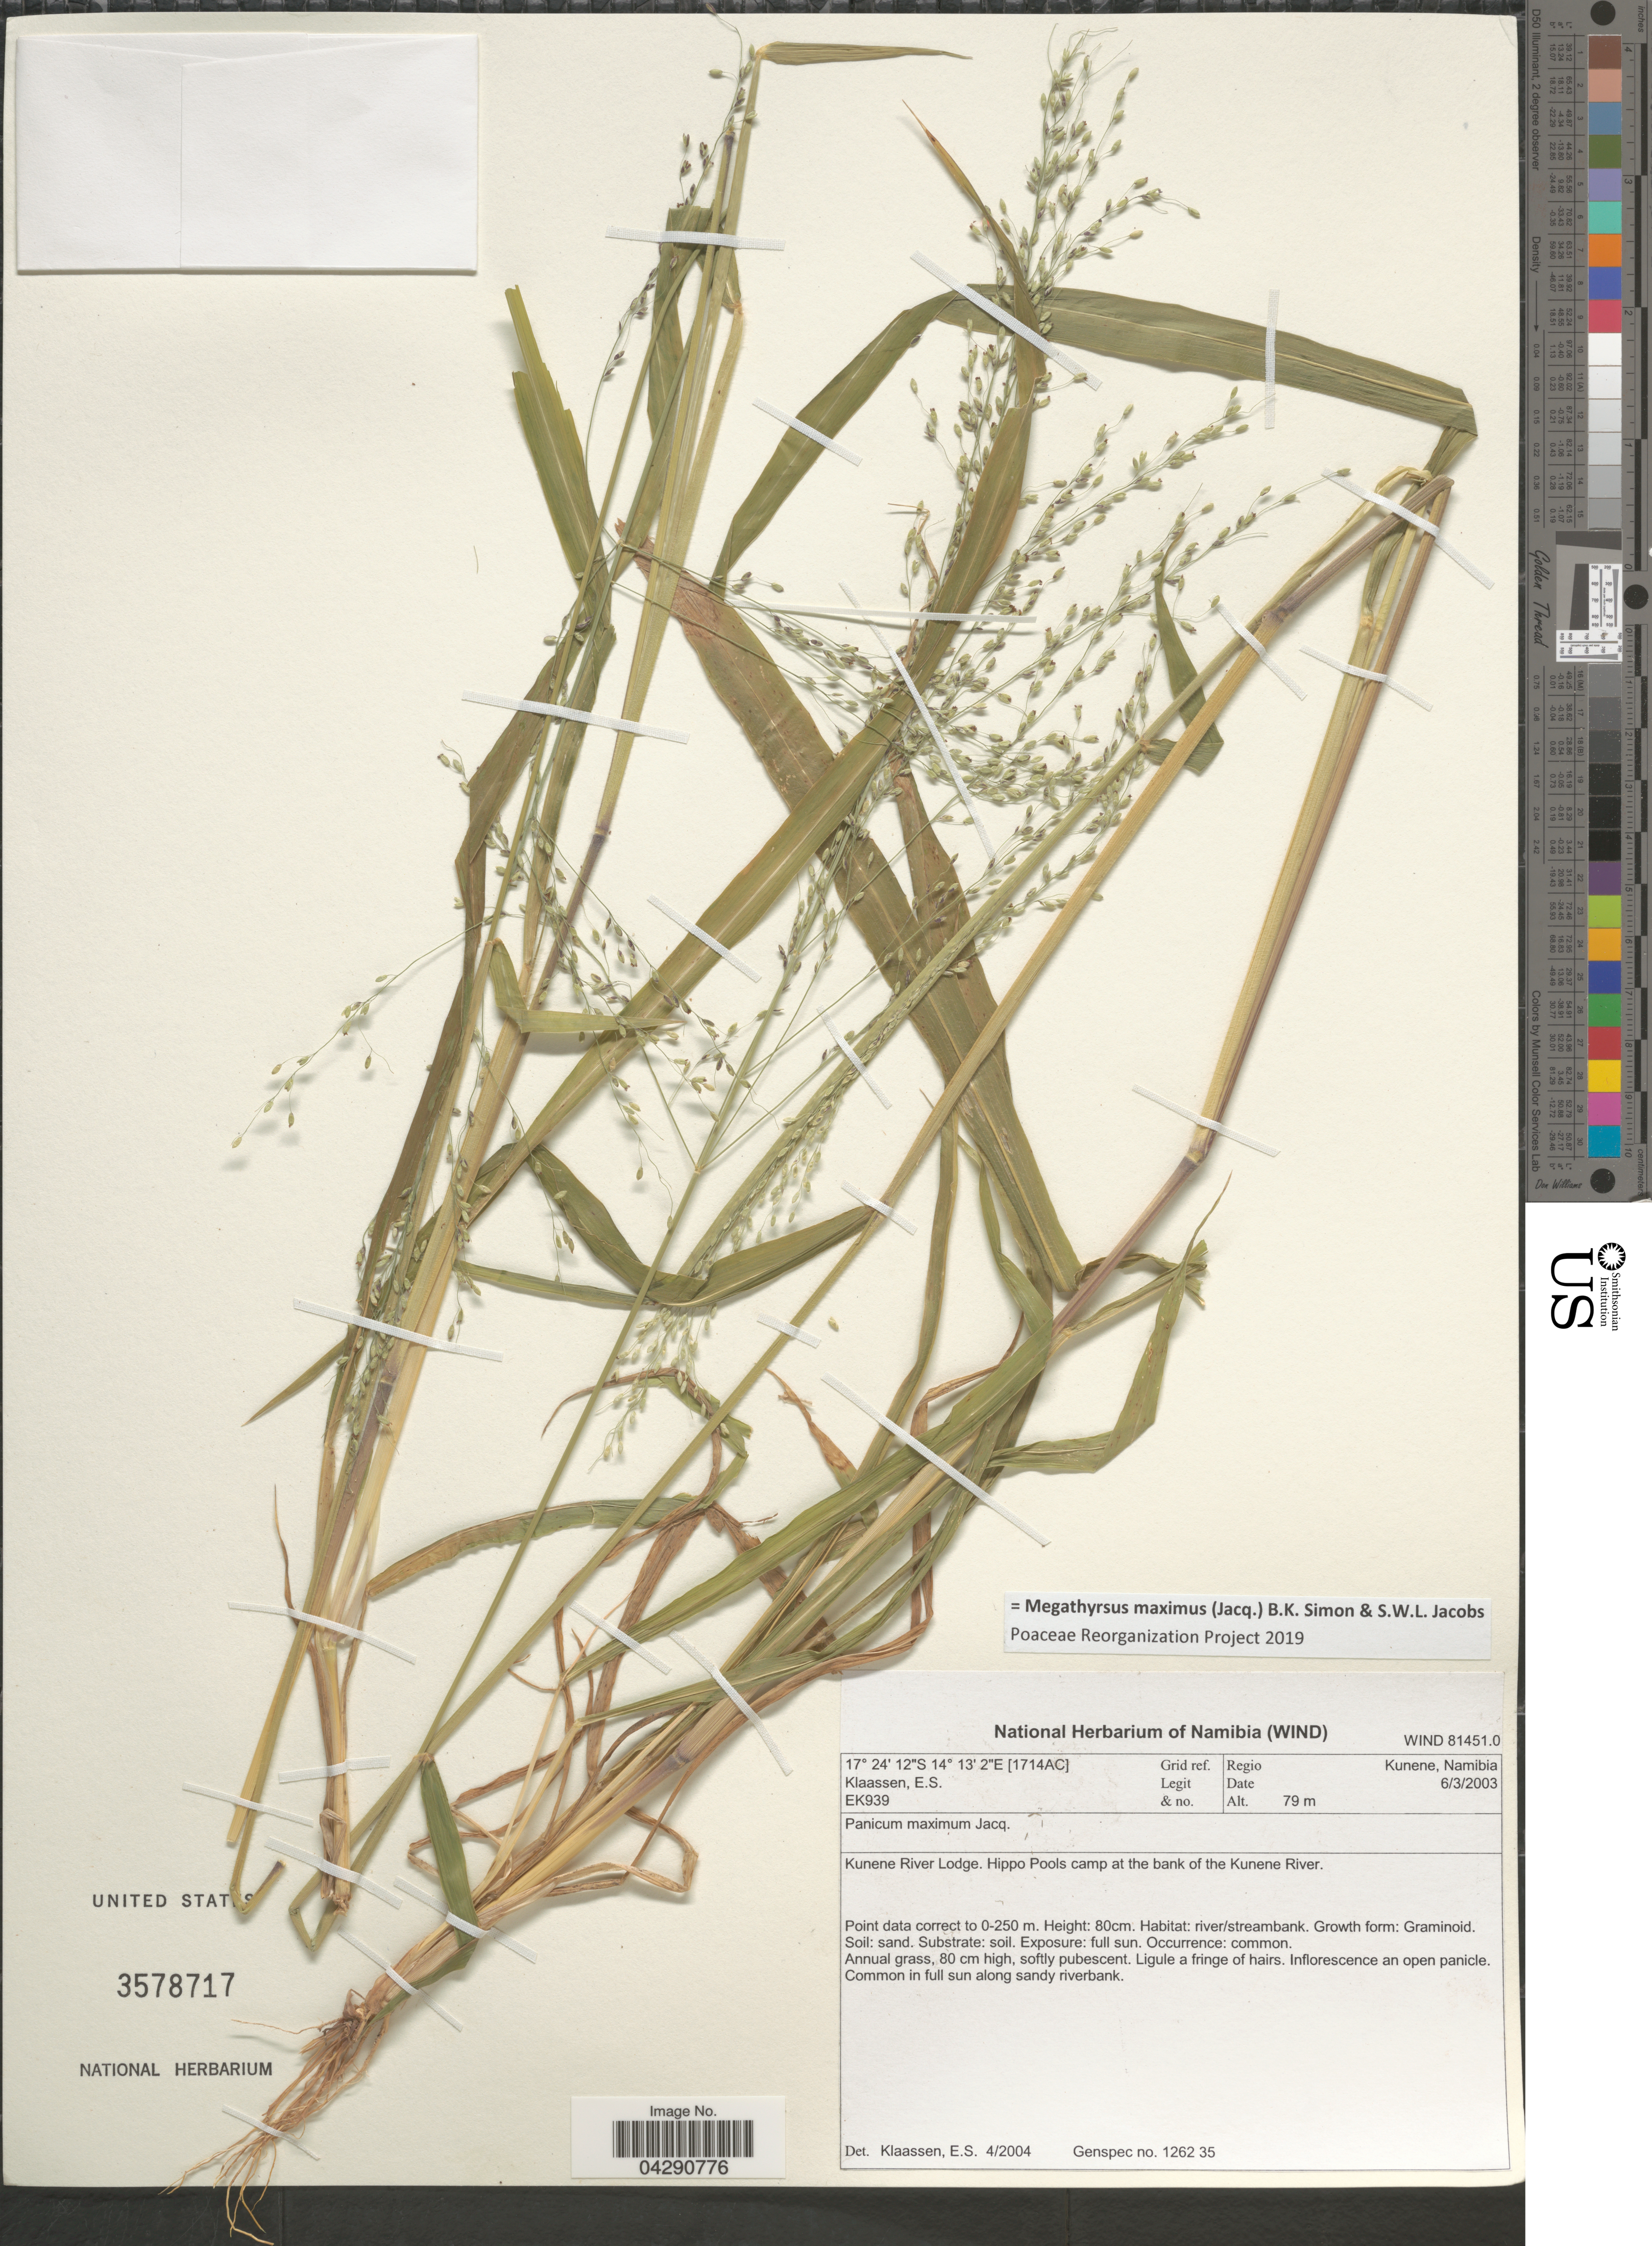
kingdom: Plantae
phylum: Tracheophyta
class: Liliopsida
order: Poales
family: Poaceae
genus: Megathyrsus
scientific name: Megathyrsus maximus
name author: (Jacq.) B.K. Simon & S.W.L. Jacobs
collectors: E. S. Klaassen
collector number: EK939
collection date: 2003-03-06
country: Namibia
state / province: Kunene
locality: [1714AC] Grid ref. Regio Kunene, Namibia. Kunene River Lodge. Hippo Pools camp at the bank of the Kunene River.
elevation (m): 79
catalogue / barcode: US 3578717